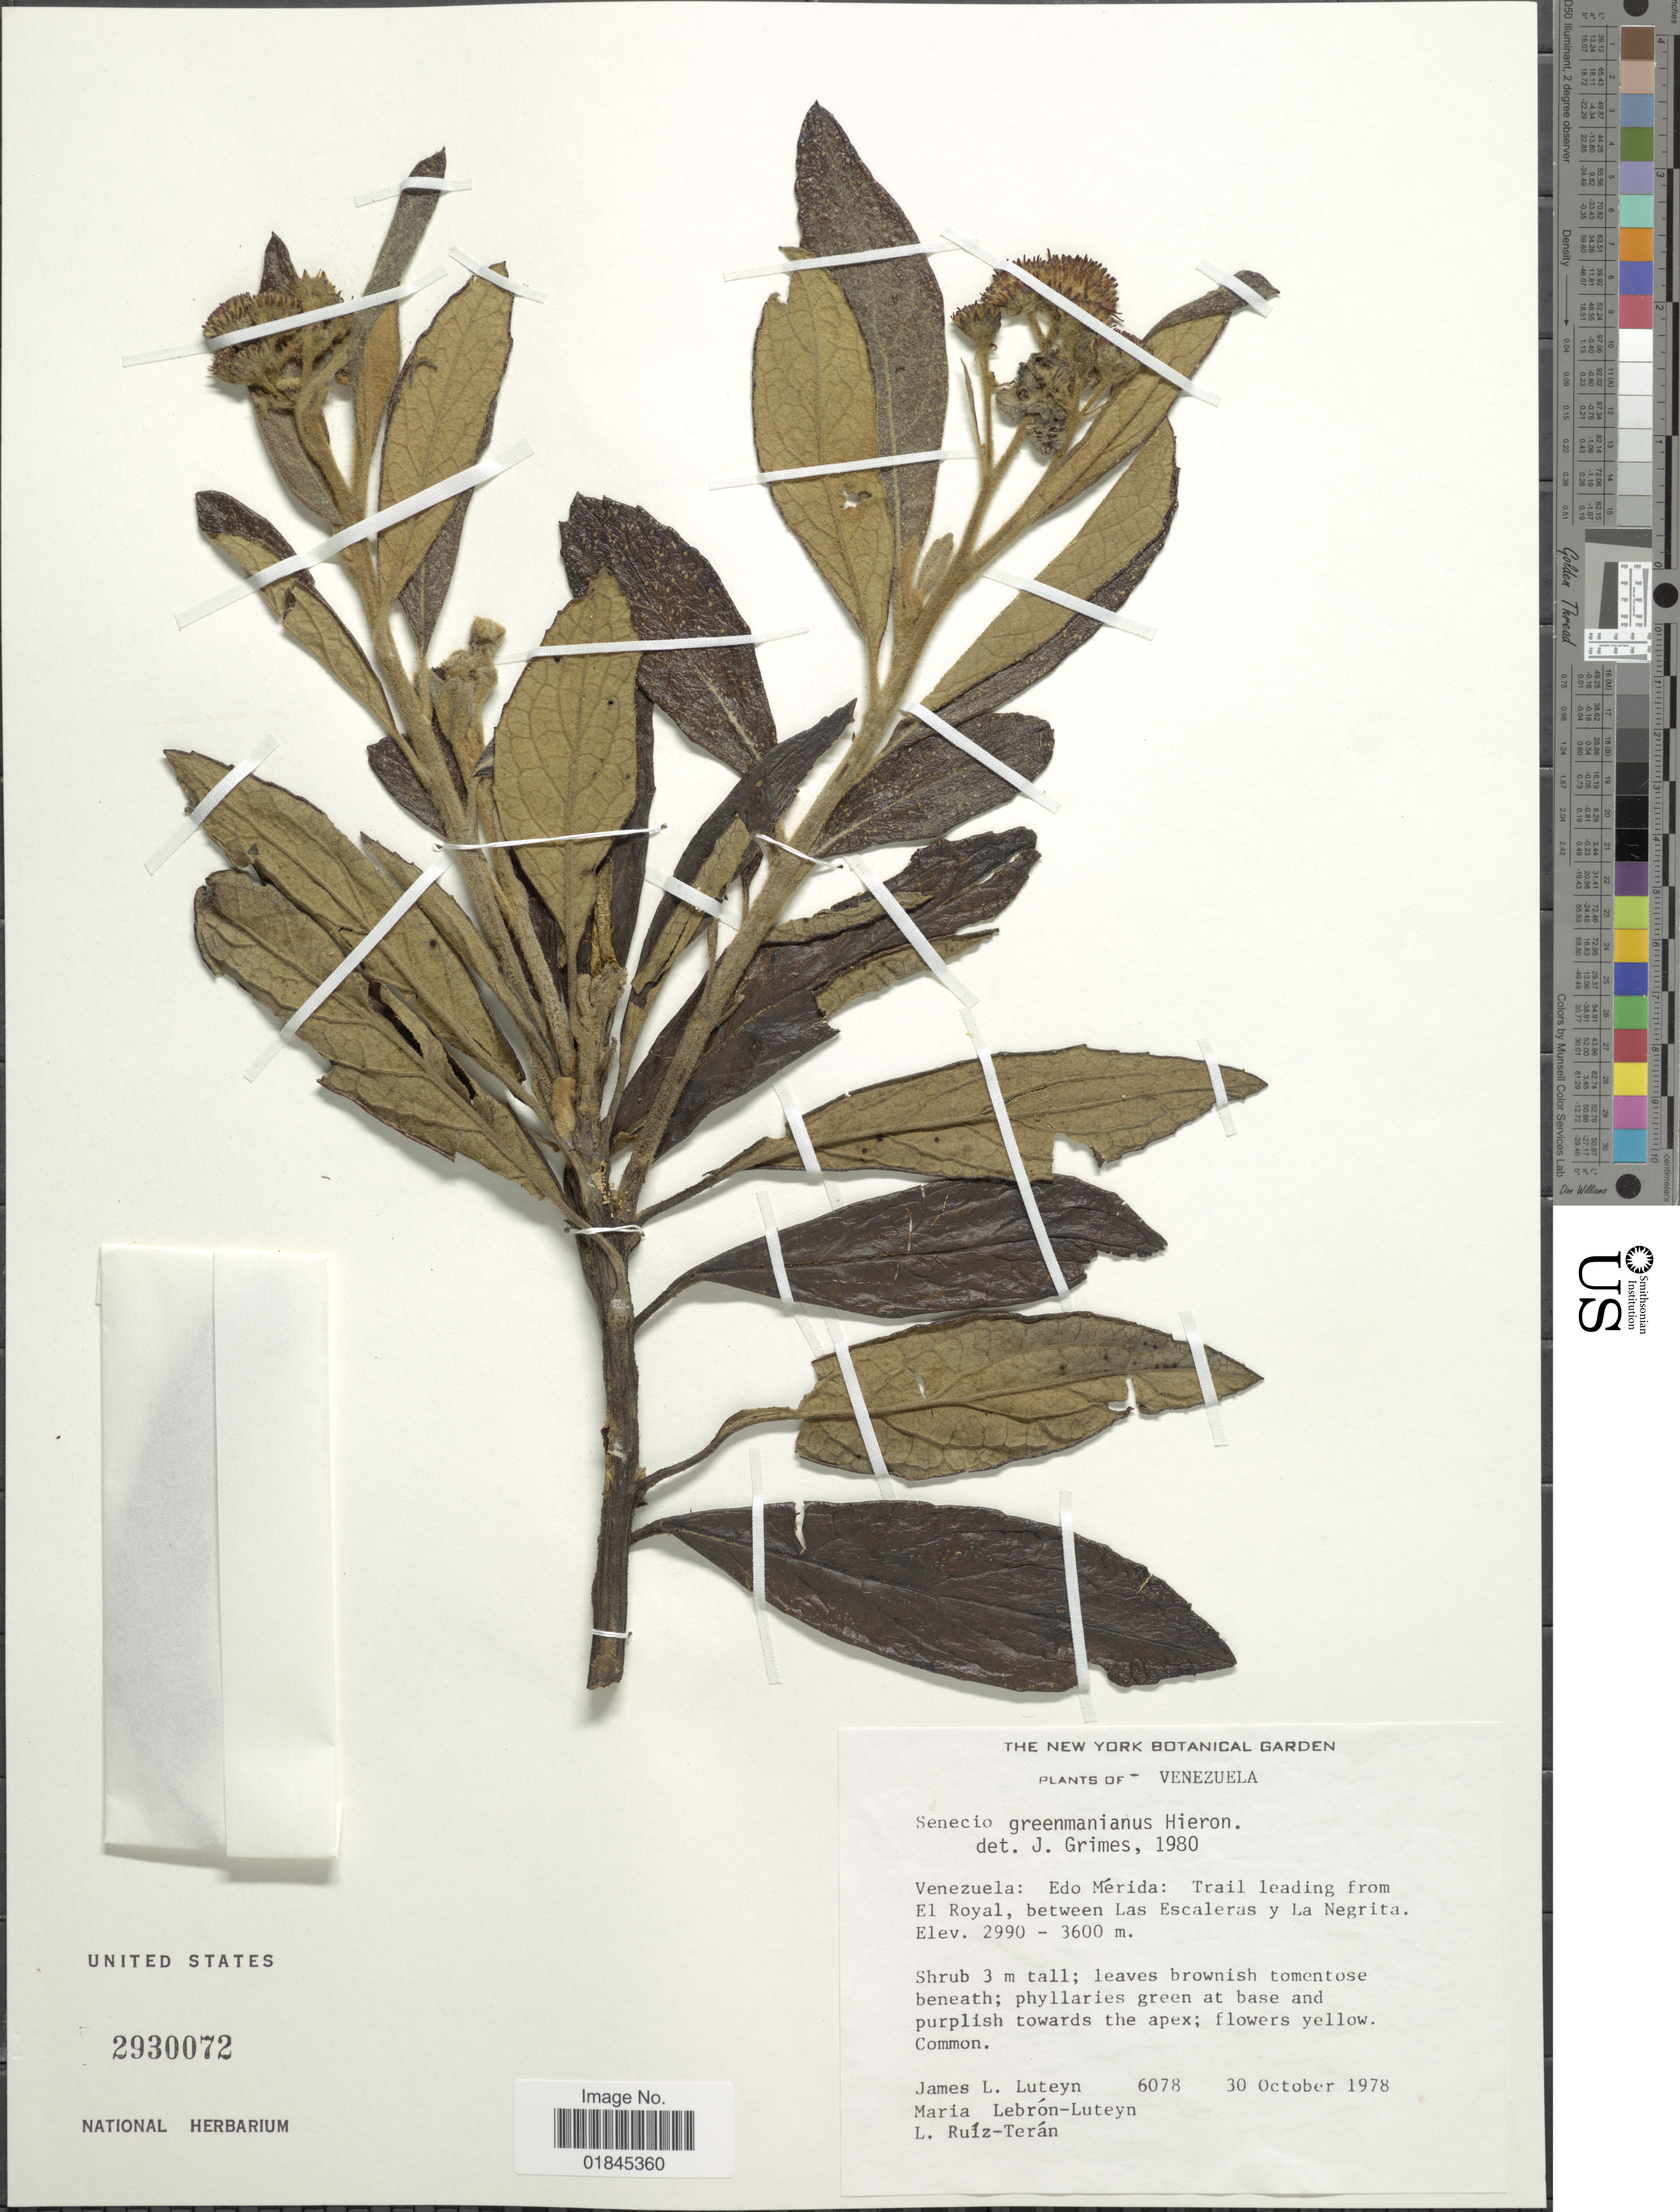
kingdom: Plantae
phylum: Tracheophyta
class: Magnoliopsida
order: Asterales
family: Asteraceae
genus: Pentacalia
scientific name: Pentacalia greenmaniana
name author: (Hieron.) Cuatrec.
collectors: J. L. Luteyn, M. L. Lebrón-Luteyn & L. E. Ruíz-Terán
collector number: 6078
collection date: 1978-10-30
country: Venezuela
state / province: Mérida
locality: Venezuela: Edo Mérida: Trail leading from El Royal, between Las Escaleras y La Negrita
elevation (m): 2990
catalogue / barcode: US 2930072